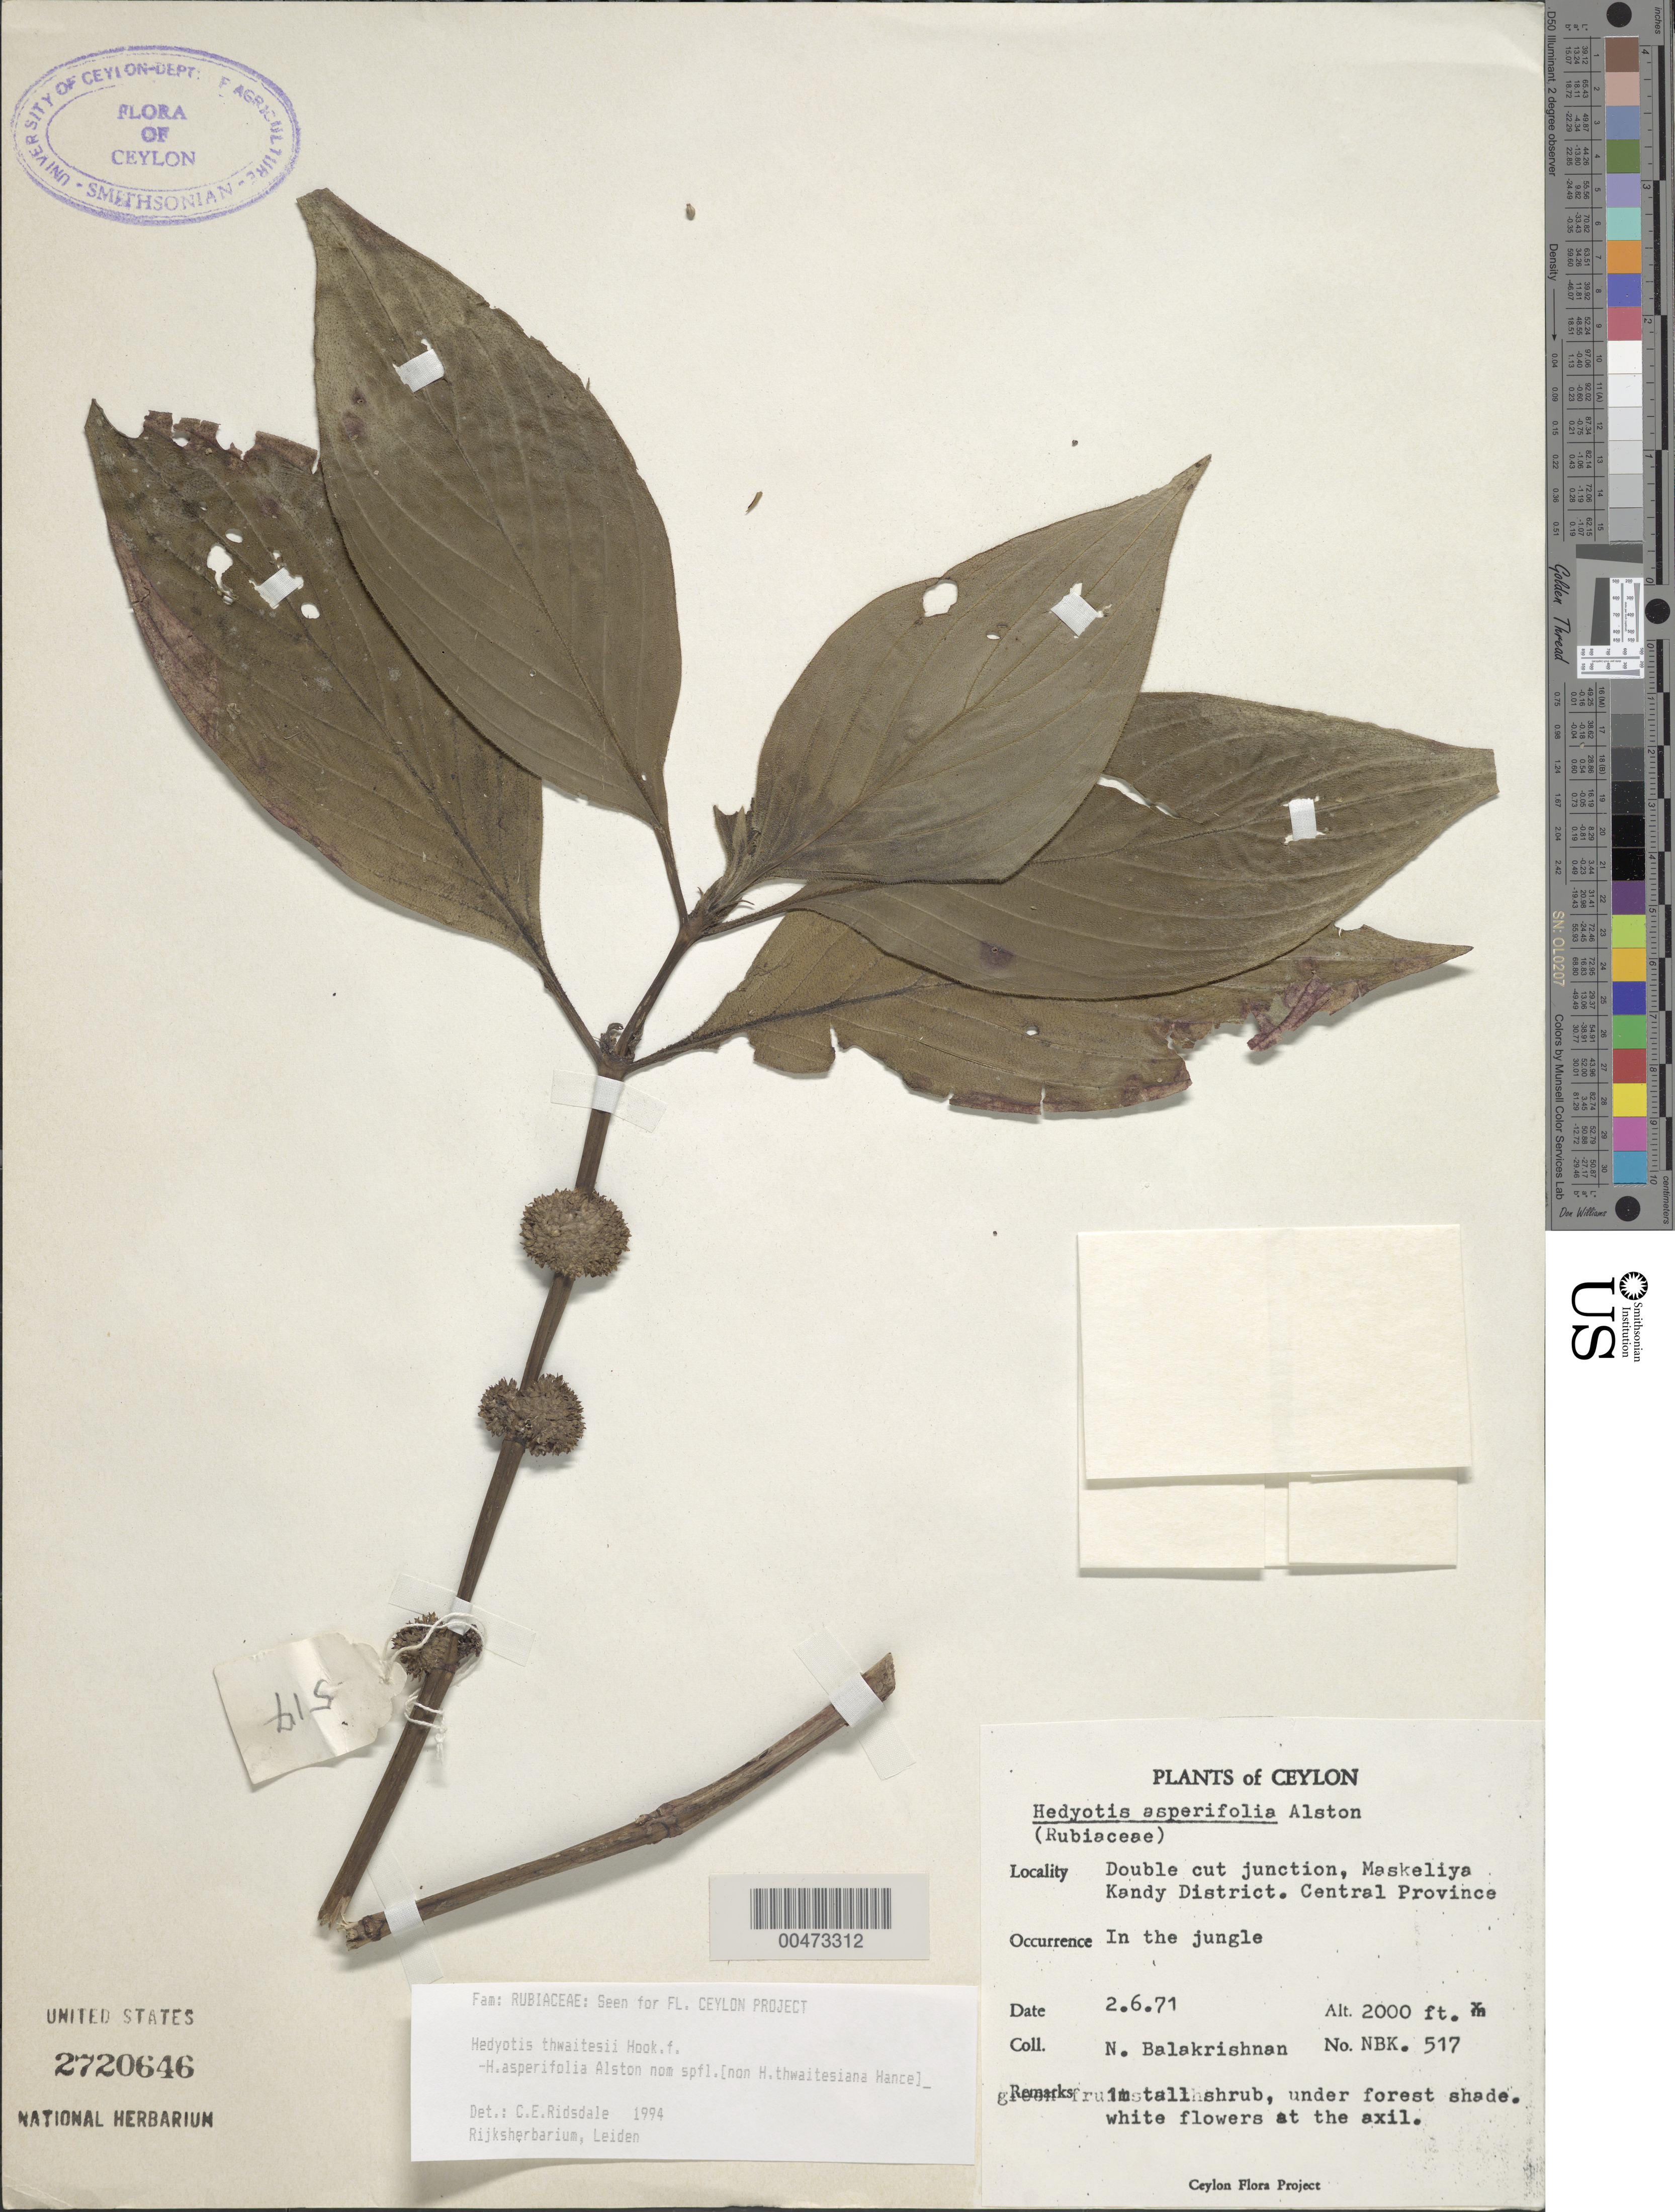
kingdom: Plantae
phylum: Tracheophyta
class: Magnoliopsida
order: Gentianales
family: Rubiaceae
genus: Hedyotis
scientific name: Hedyotis thwaitesii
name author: Hook. f.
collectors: N. Balakrishnan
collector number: NBK 517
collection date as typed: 02 Jun 1971 or 06 Feb 1971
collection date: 1971-02-06 or 1971-06-02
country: Sri Lanka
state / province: Central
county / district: Kandy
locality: Maskeliya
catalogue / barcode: US 2720646